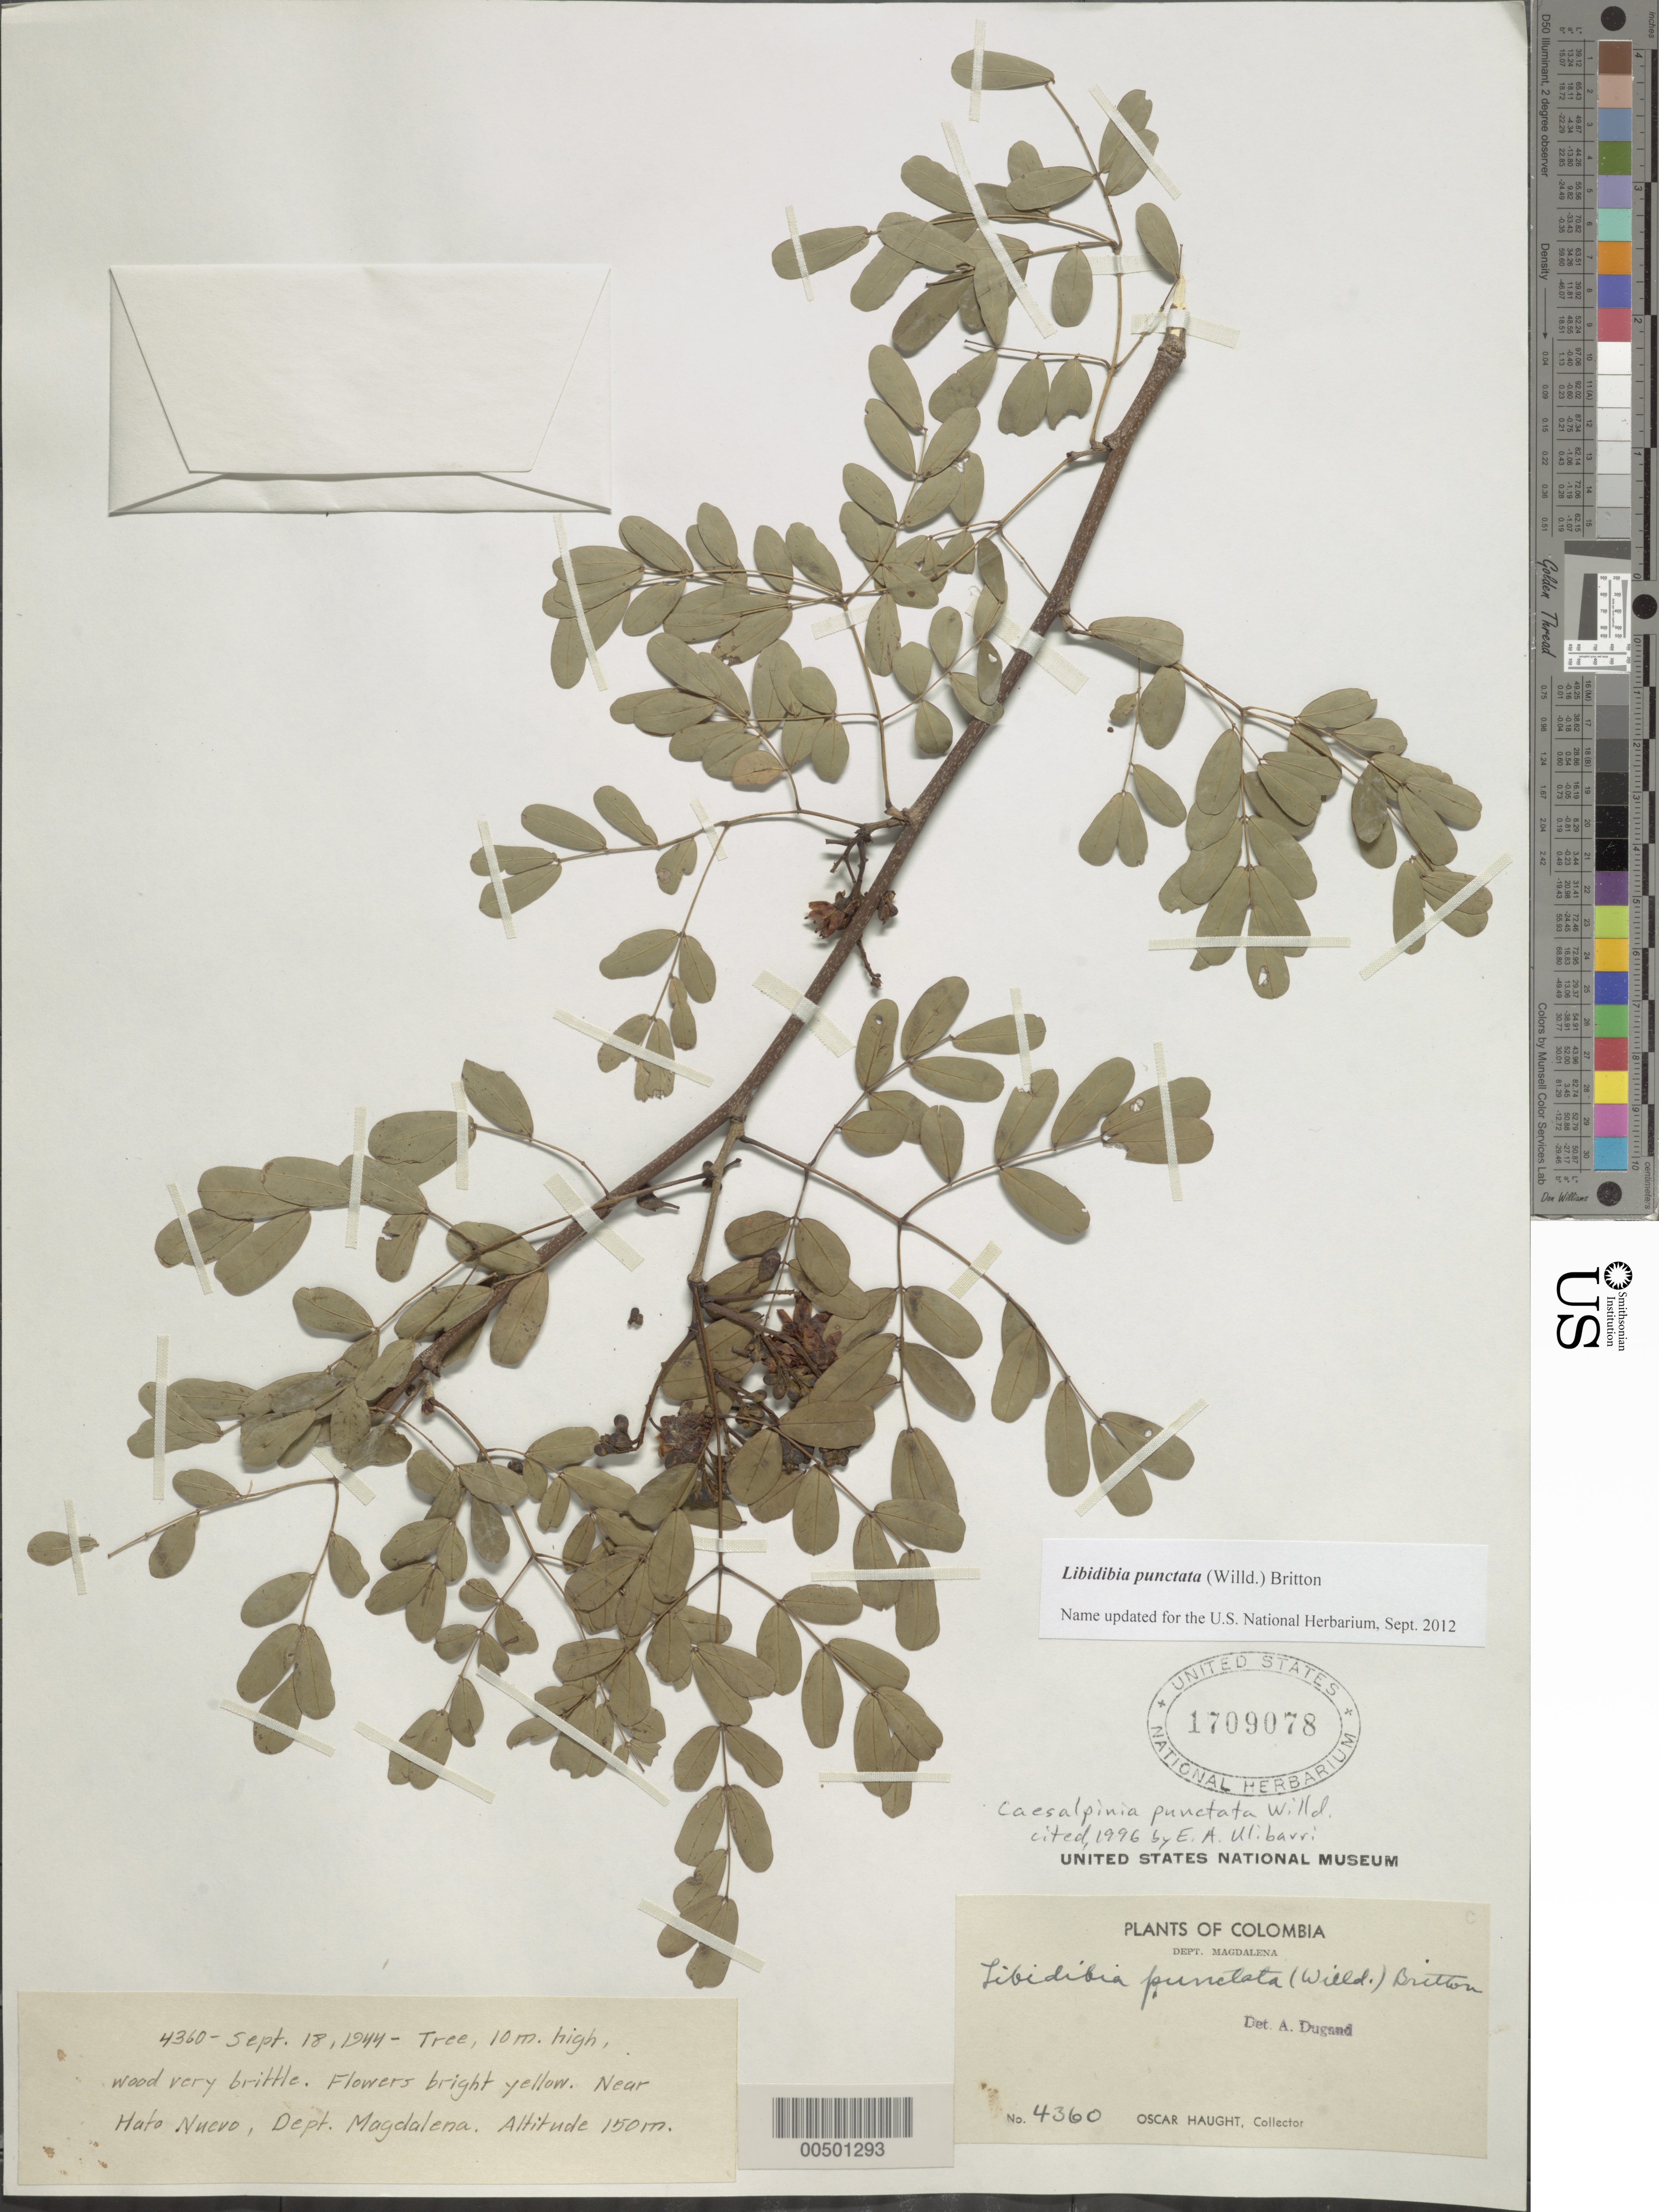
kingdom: Plantae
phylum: Tracheophyta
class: Magnoliopsida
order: Fabales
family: Fabaceae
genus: Libidibia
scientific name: Libidibia punctata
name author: (Willd.) Britton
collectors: O. L. Haught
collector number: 4360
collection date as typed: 18 Sep 1944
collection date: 1944-09-18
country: Colombia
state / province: Magdalena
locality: Near Hato Nuevo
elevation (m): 150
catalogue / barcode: US 1709078